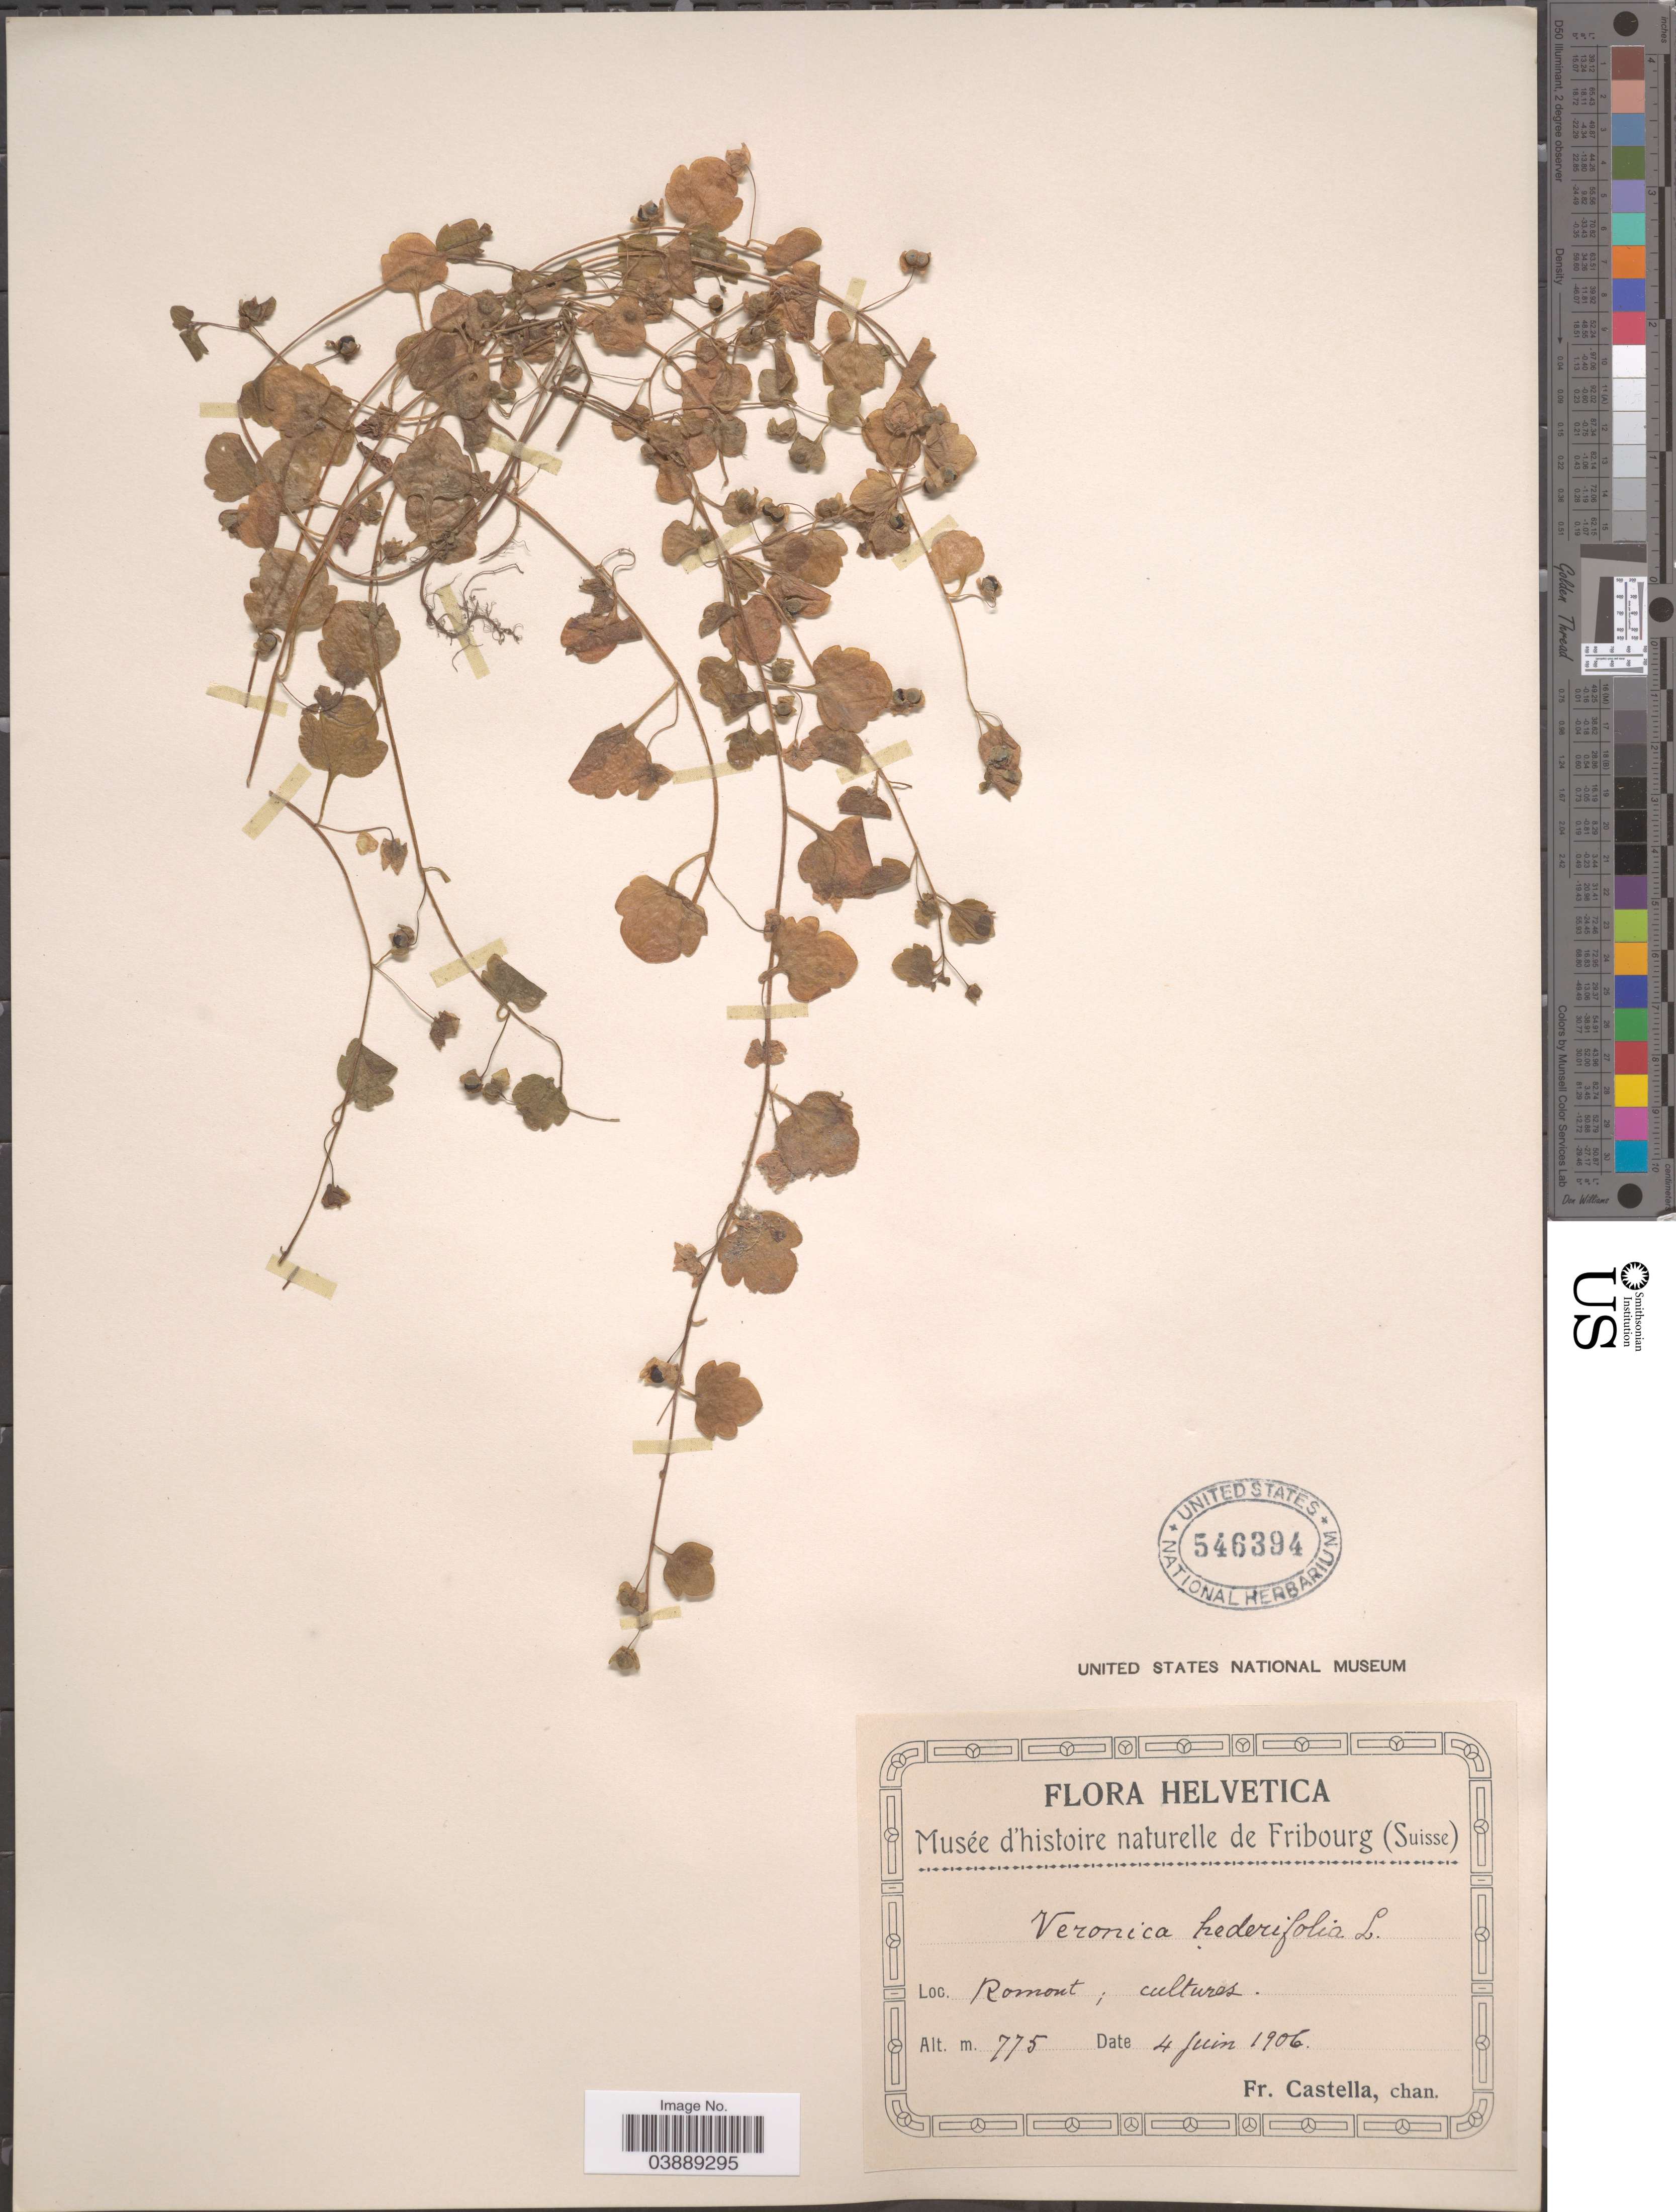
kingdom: Plantae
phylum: Tracheophyta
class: Magnoliopsida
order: Lamiales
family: Plantaginaceae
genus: Veronica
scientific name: Veronica hederifolia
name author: L.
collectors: Fr. Castella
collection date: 1906-06-04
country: Switzerland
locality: Helvetica. Romont.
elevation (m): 775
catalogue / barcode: US 546394